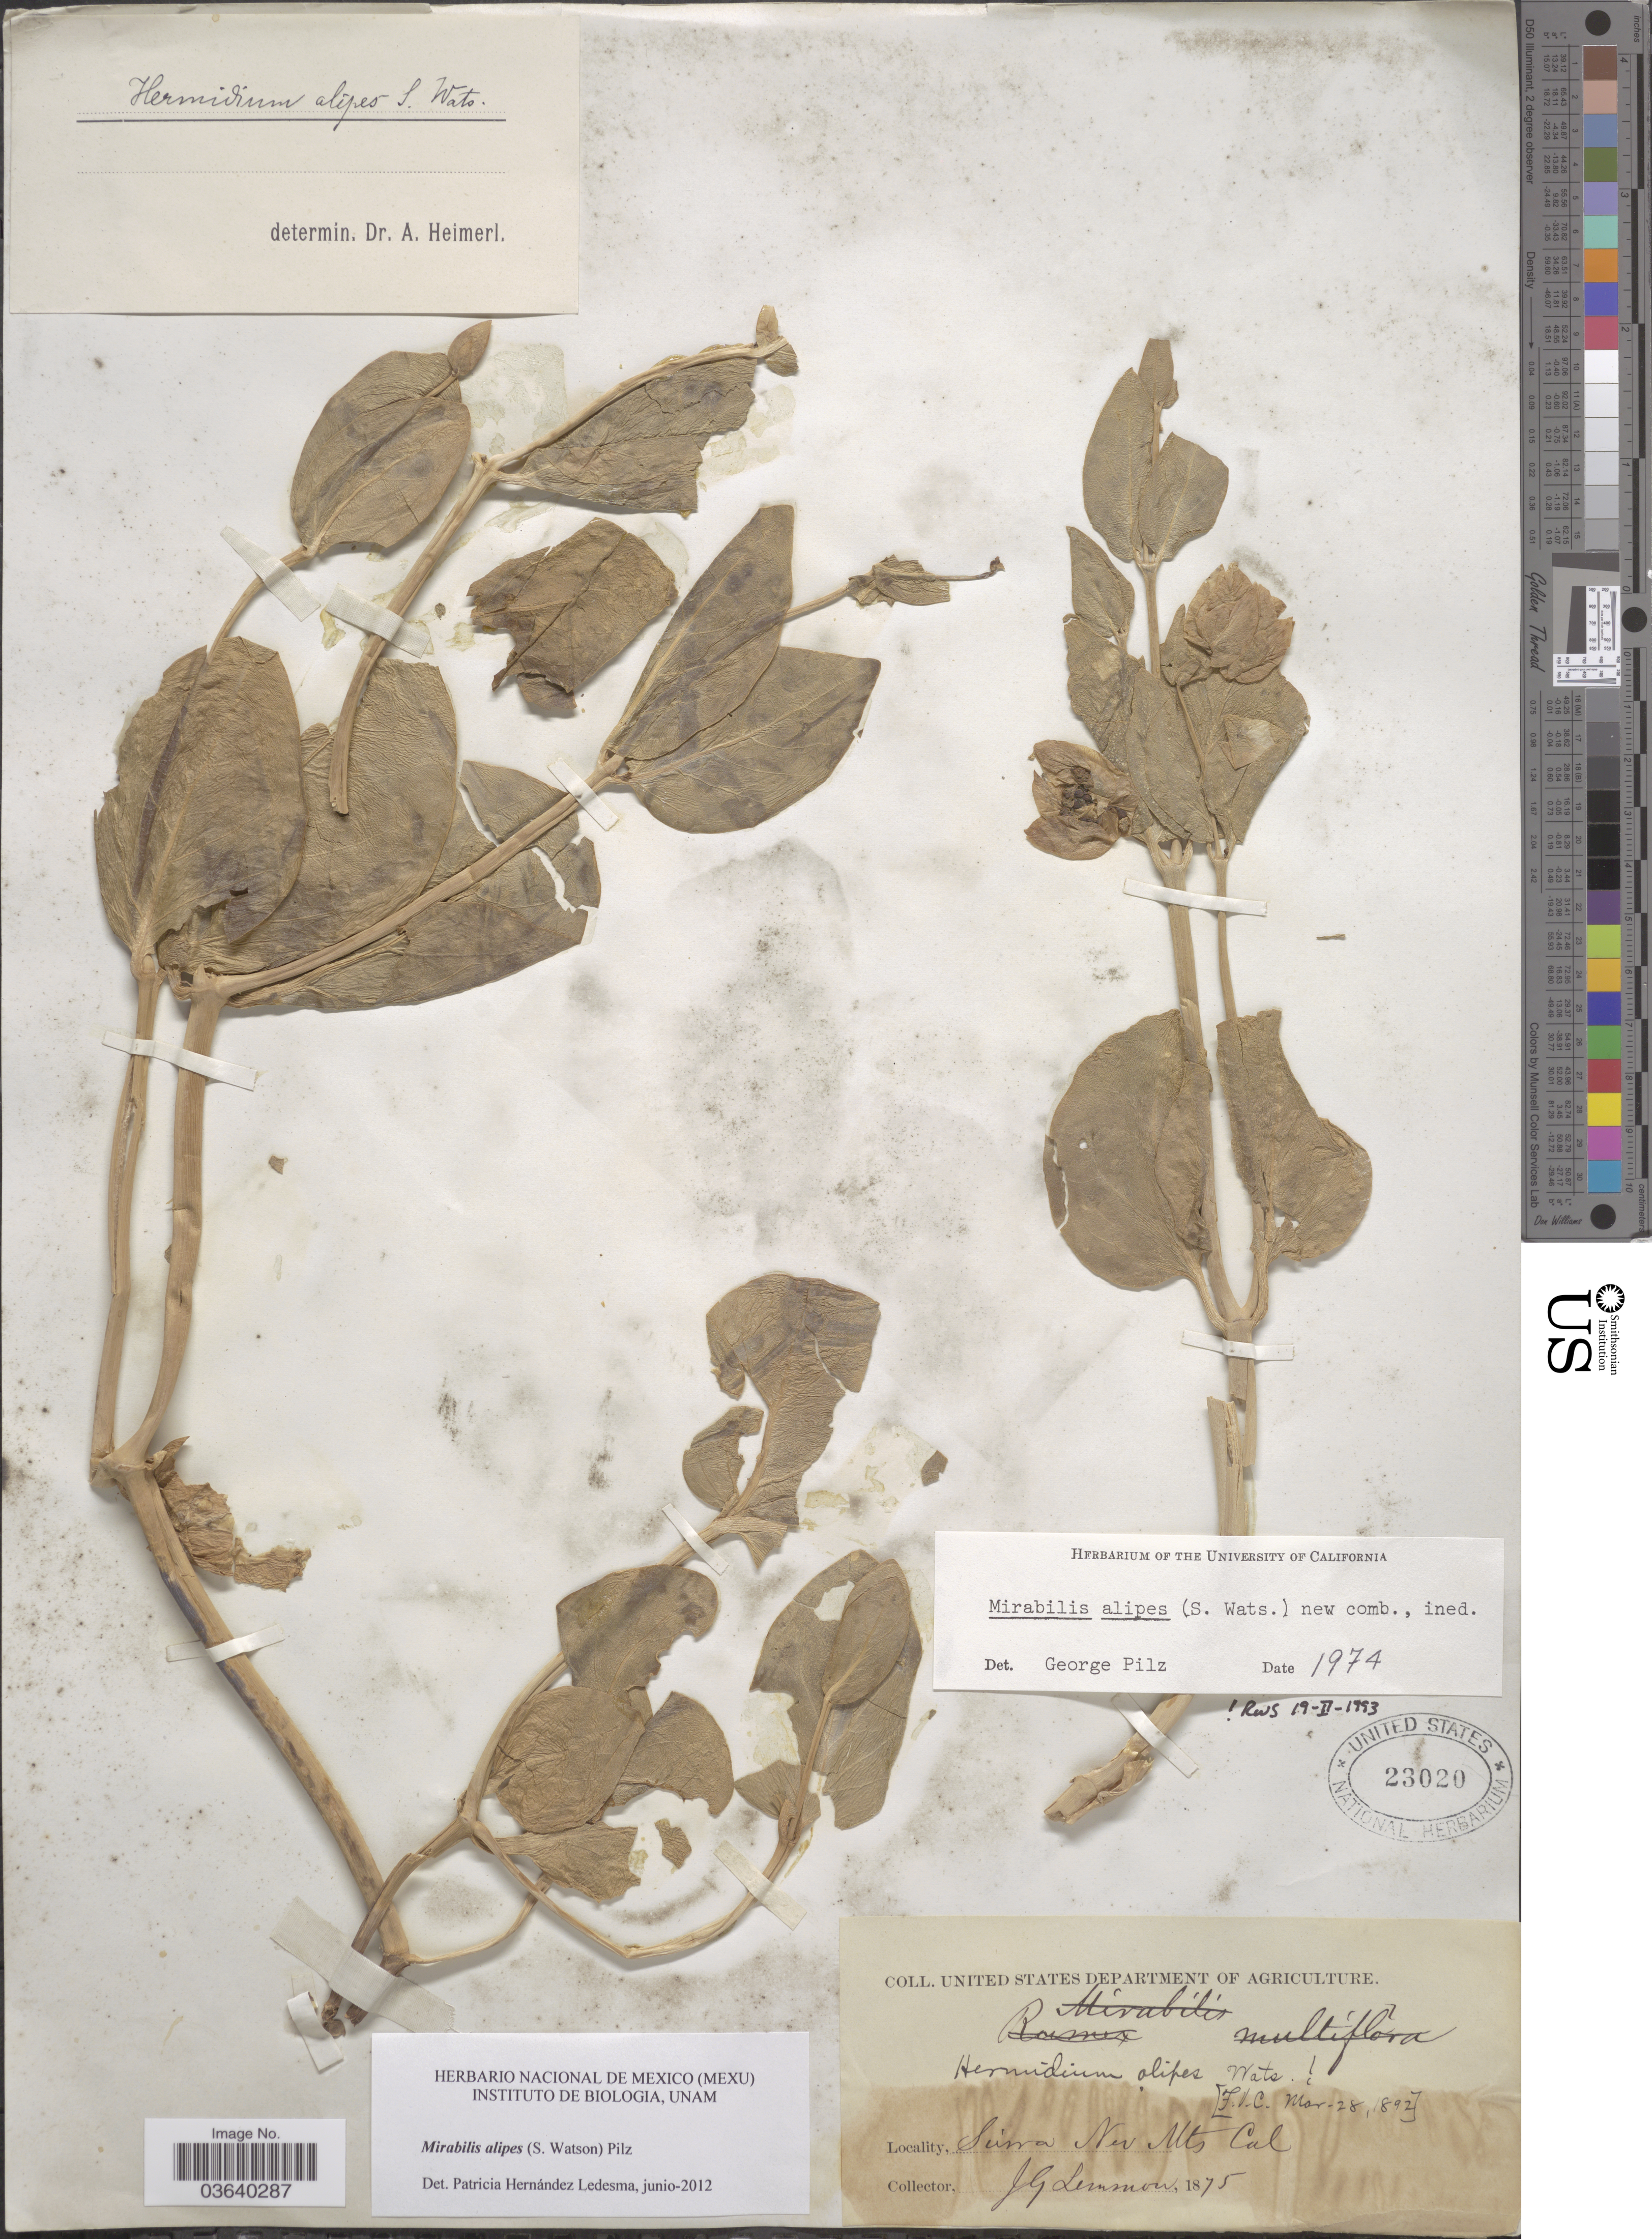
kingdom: Plantae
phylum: Tracheophyta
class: Magnoliopsida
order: Caryophyllales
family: Nyctaginaceae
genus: Mirabilis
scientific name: Mirabilis alipes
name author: (S. Watson) Pilz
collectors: J. Lemmon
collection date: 1875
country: United States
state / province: California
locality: Sierra Nev Mts.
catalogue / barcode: US 23020